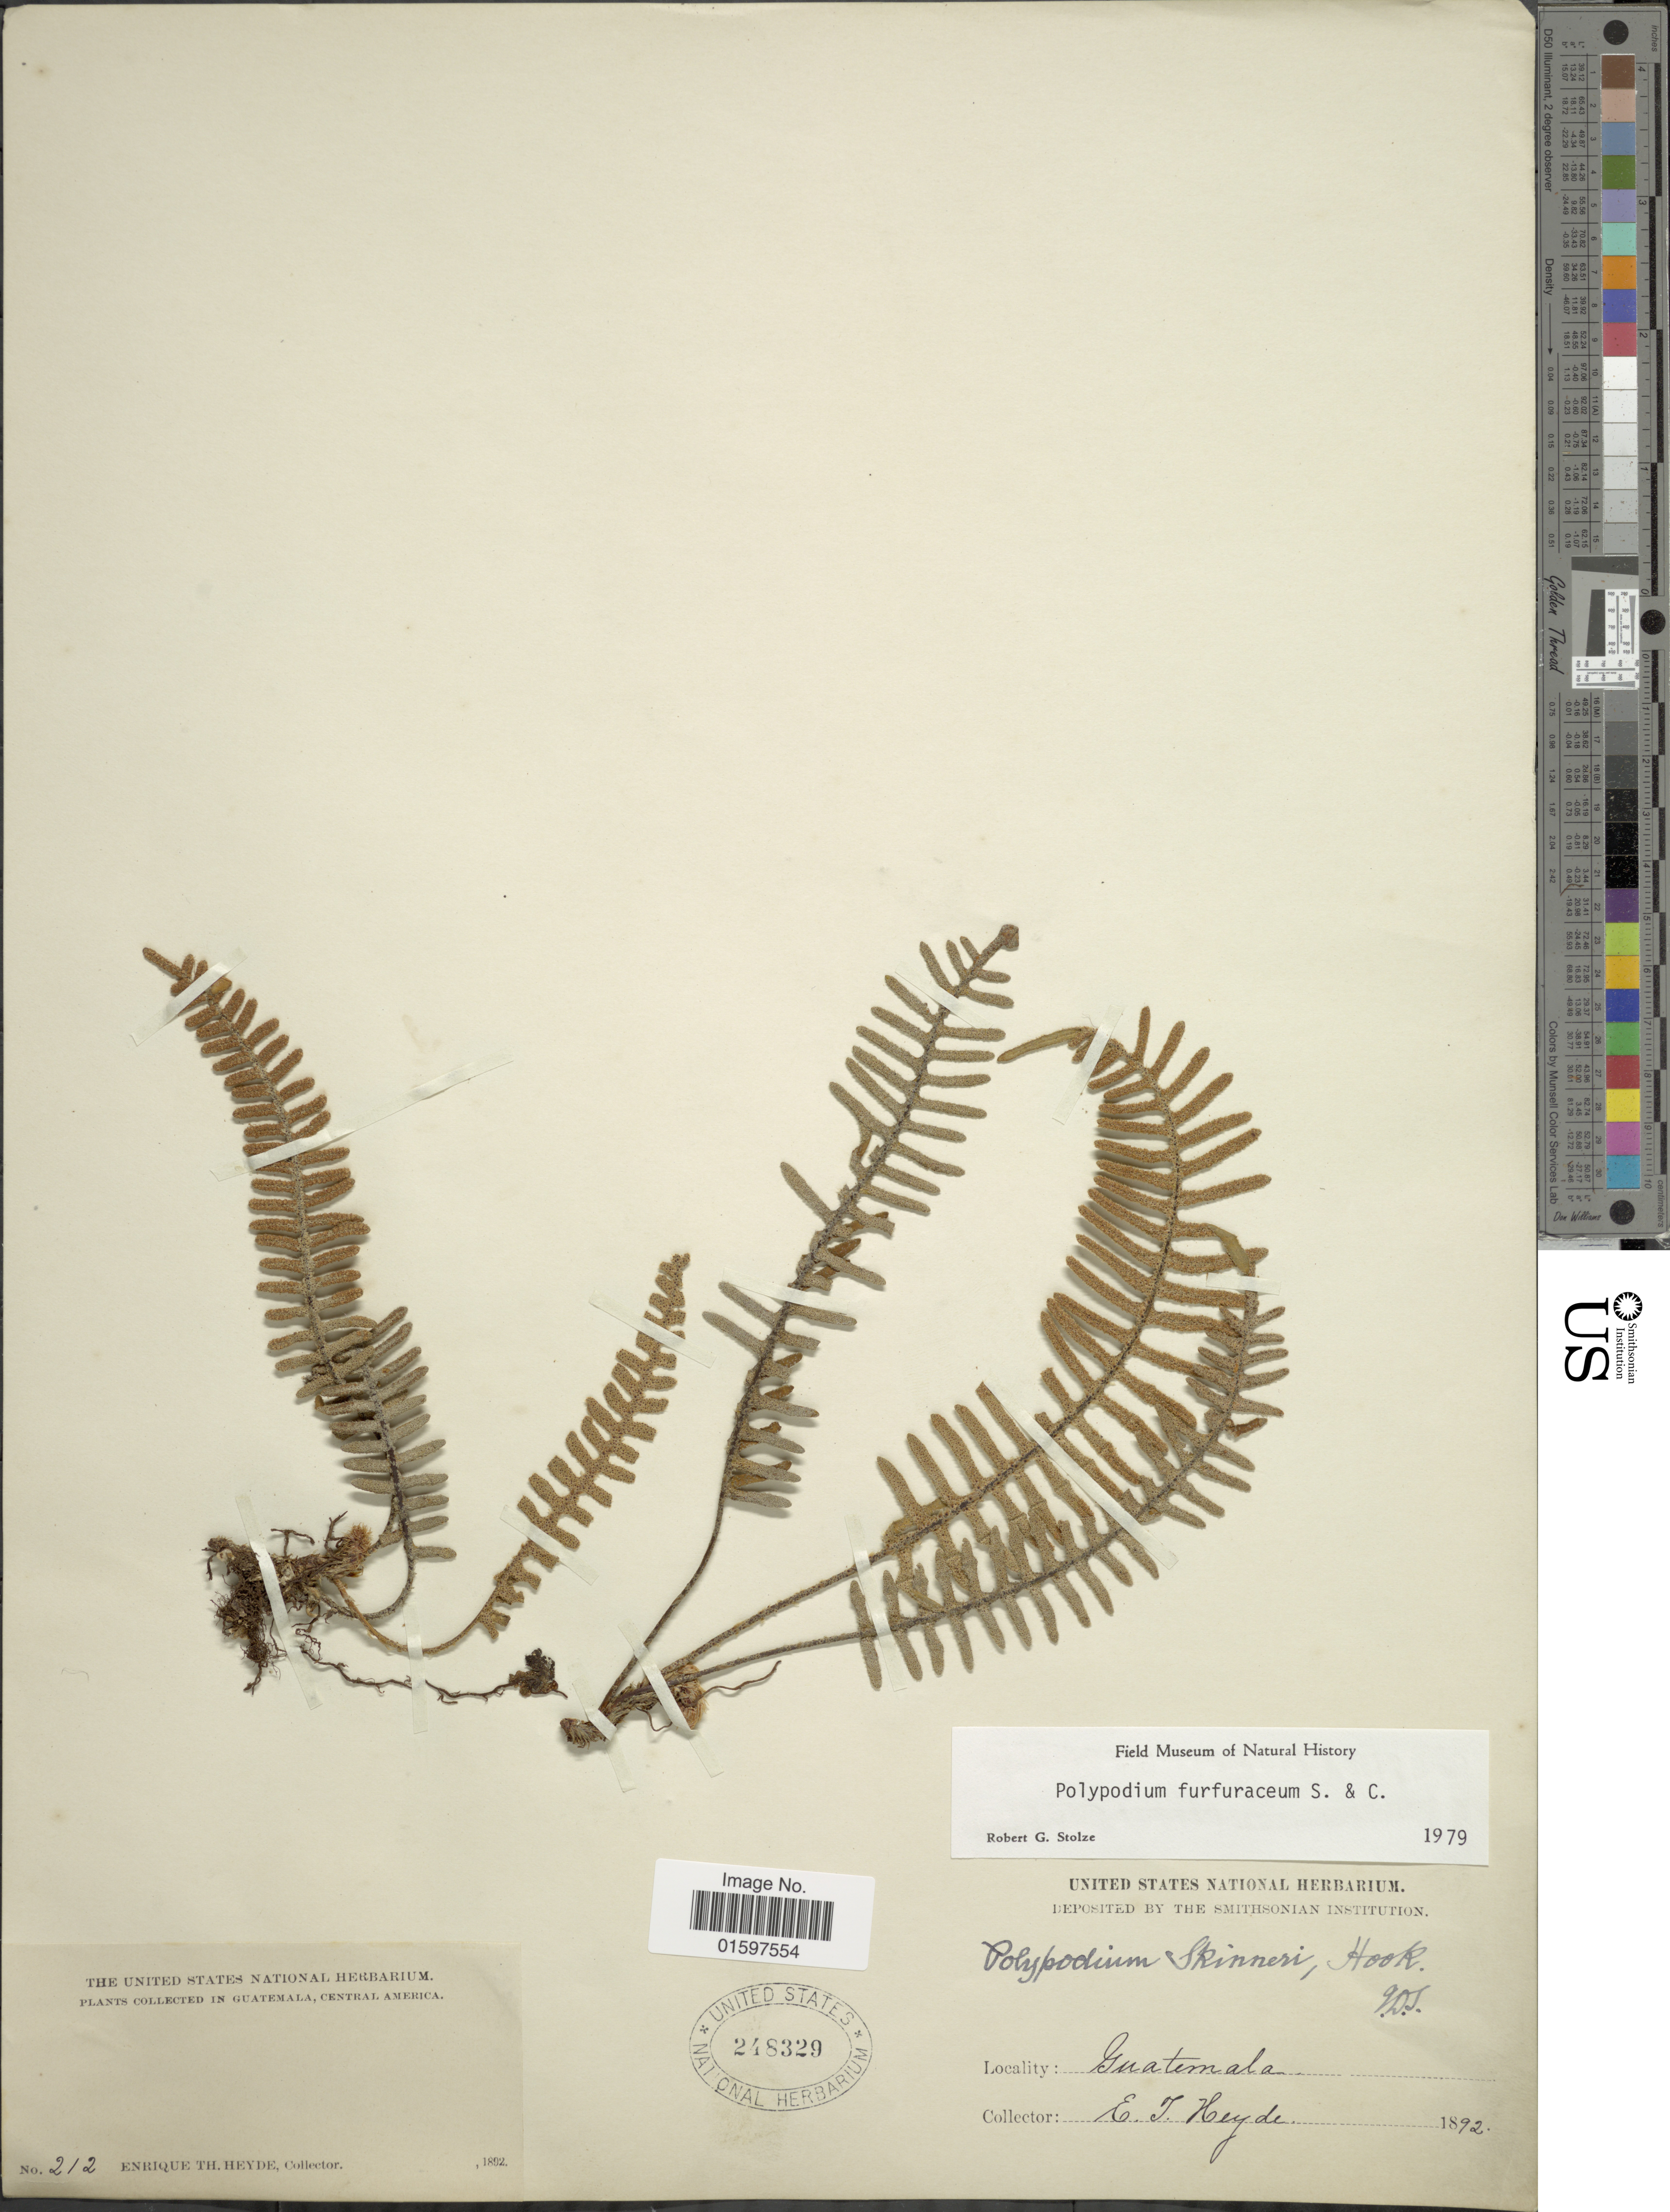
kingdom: Plantae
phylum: Tracheophyta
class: Polypodiopsida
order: Polypodiales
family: Polypodiaceae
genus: Pleopeltis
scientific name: Pleopeltis furfuracea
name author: (Schltdl. & Cham.) A.R. Sm. & Tejero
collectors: E. T. Heyde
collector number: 212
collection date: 1892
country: Guatemala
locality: Guatemala, Central America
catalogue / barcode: US 248329